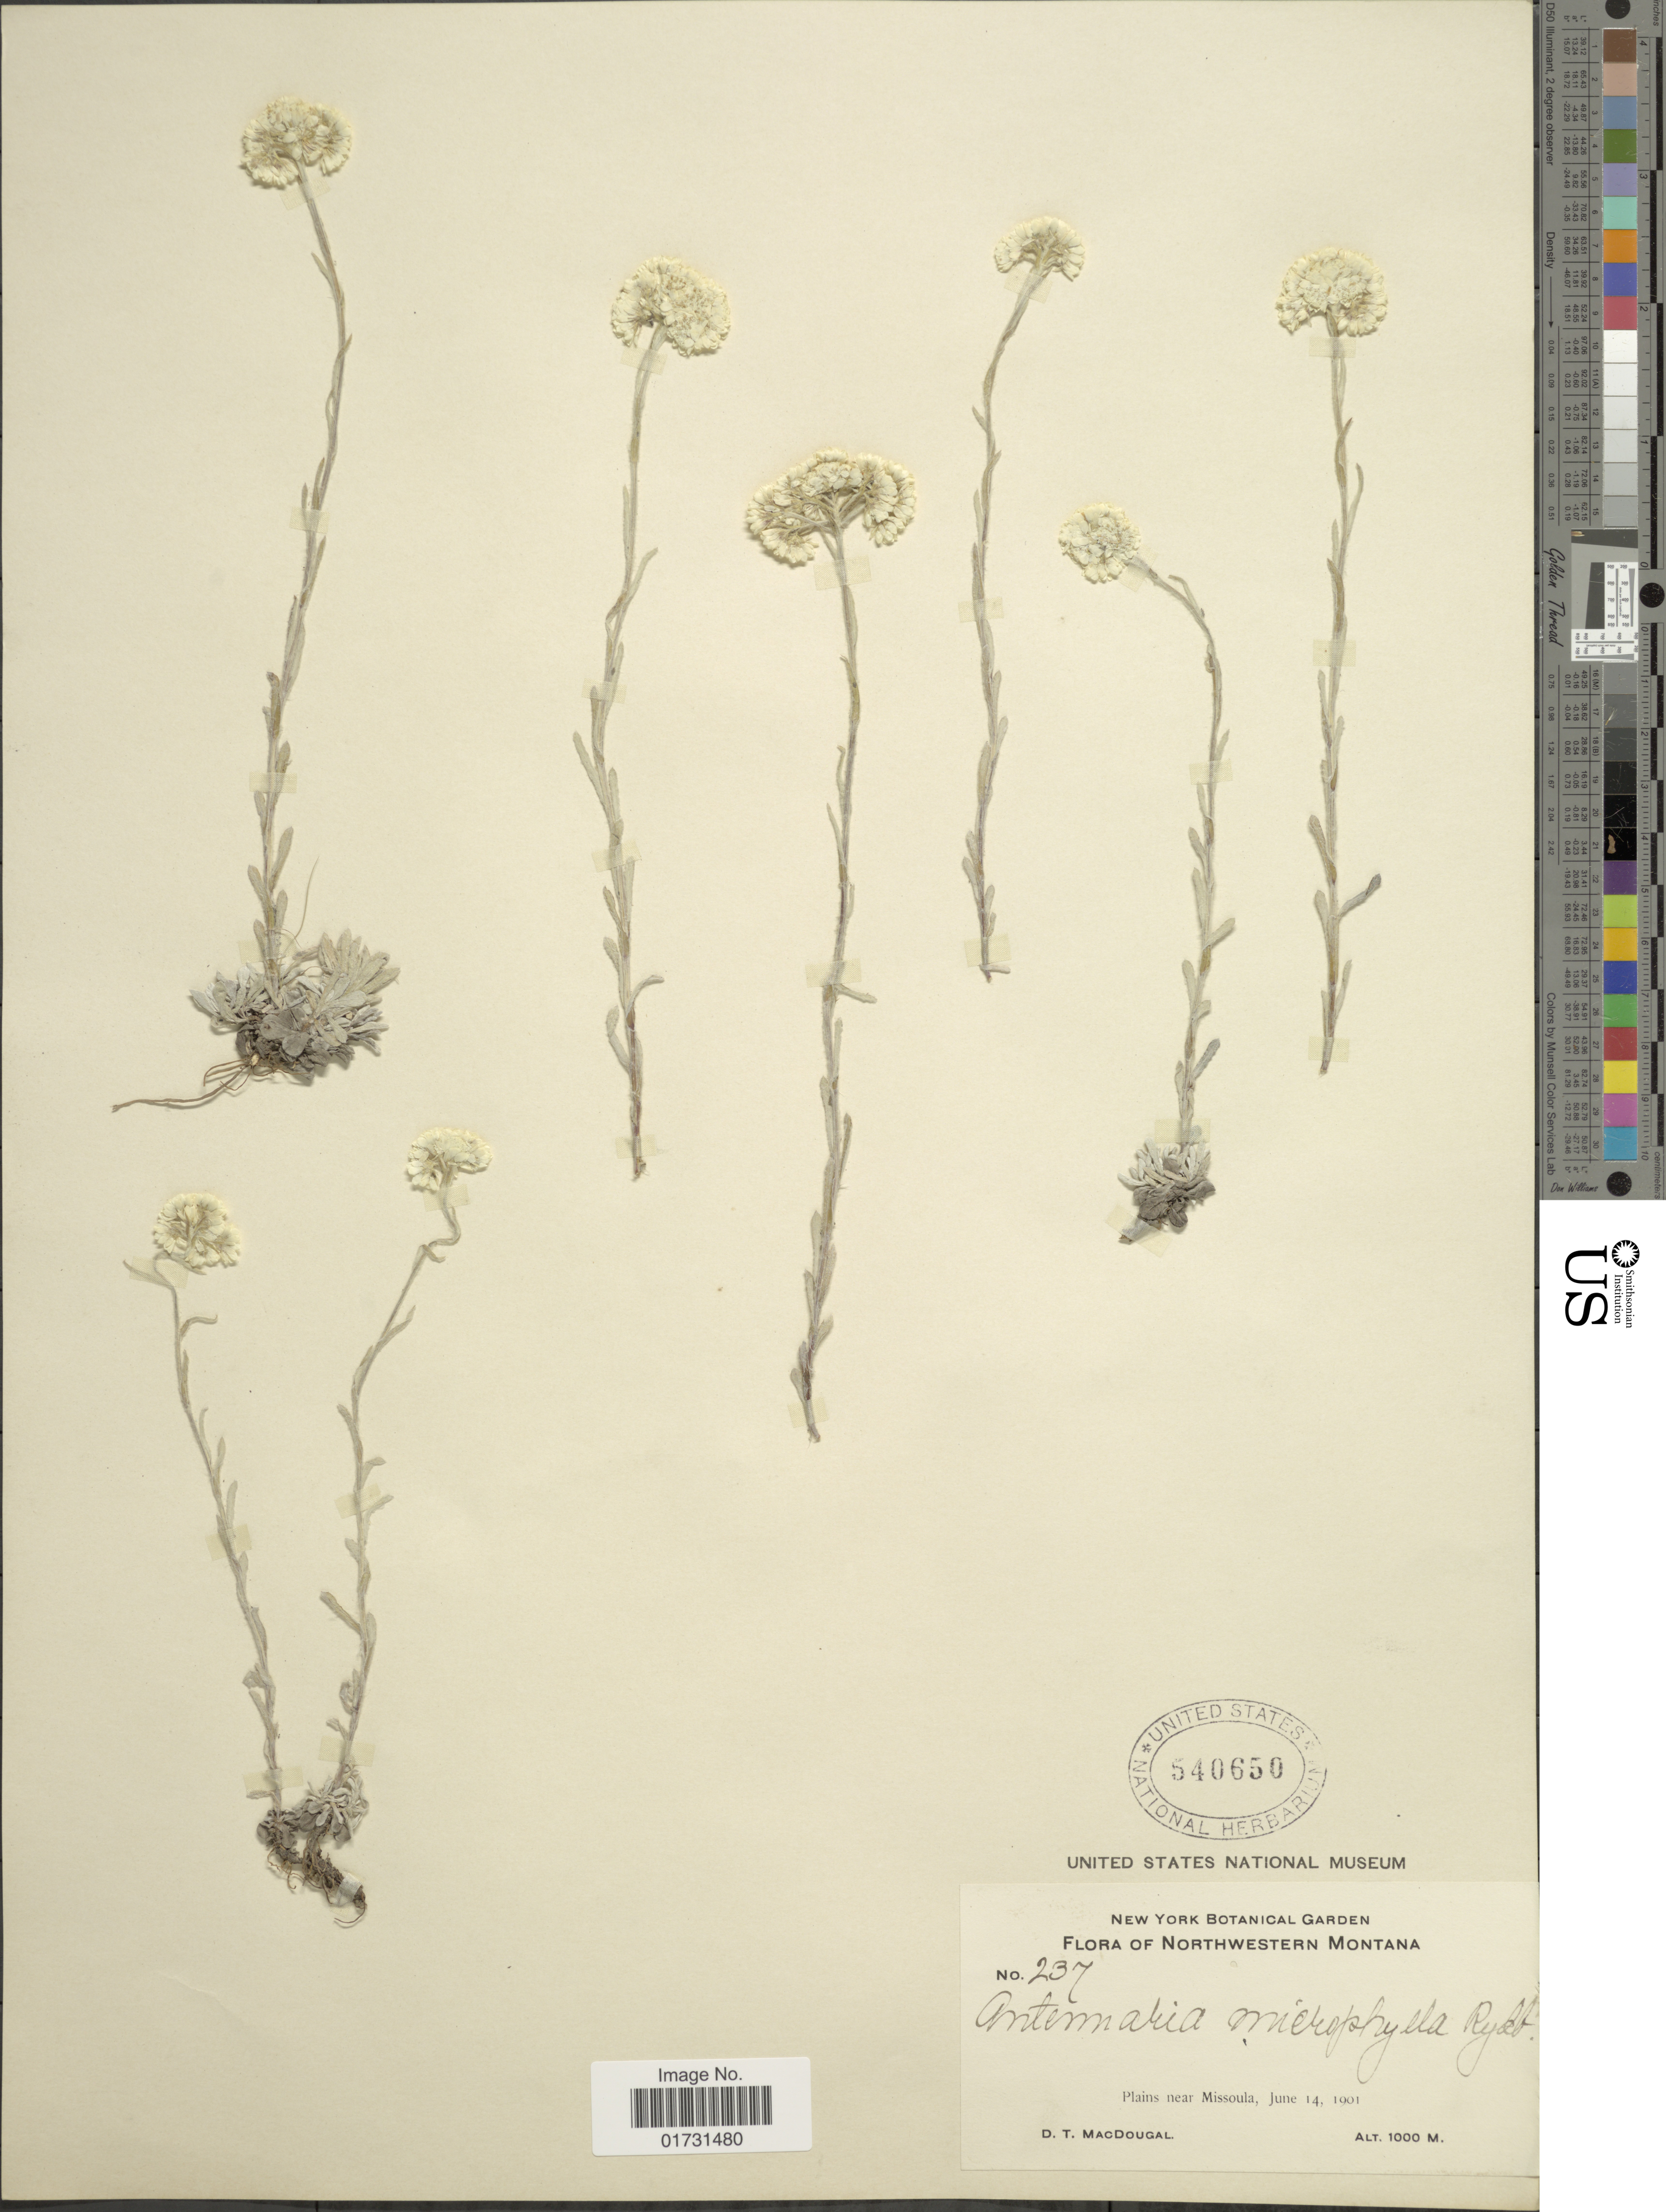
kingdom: Plantae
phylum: Tracheophyta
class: Magnoliopsida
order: Asterales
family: Asteraceae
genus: Antennaria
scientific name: Antennaria microphylla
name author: Rydb.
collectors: D. T. MacDougal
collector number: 237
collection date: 1901-06-14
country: United States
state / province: Montana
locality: Northwestern Montana. Plains near Missoula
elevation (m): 1000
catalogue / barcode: US 540650